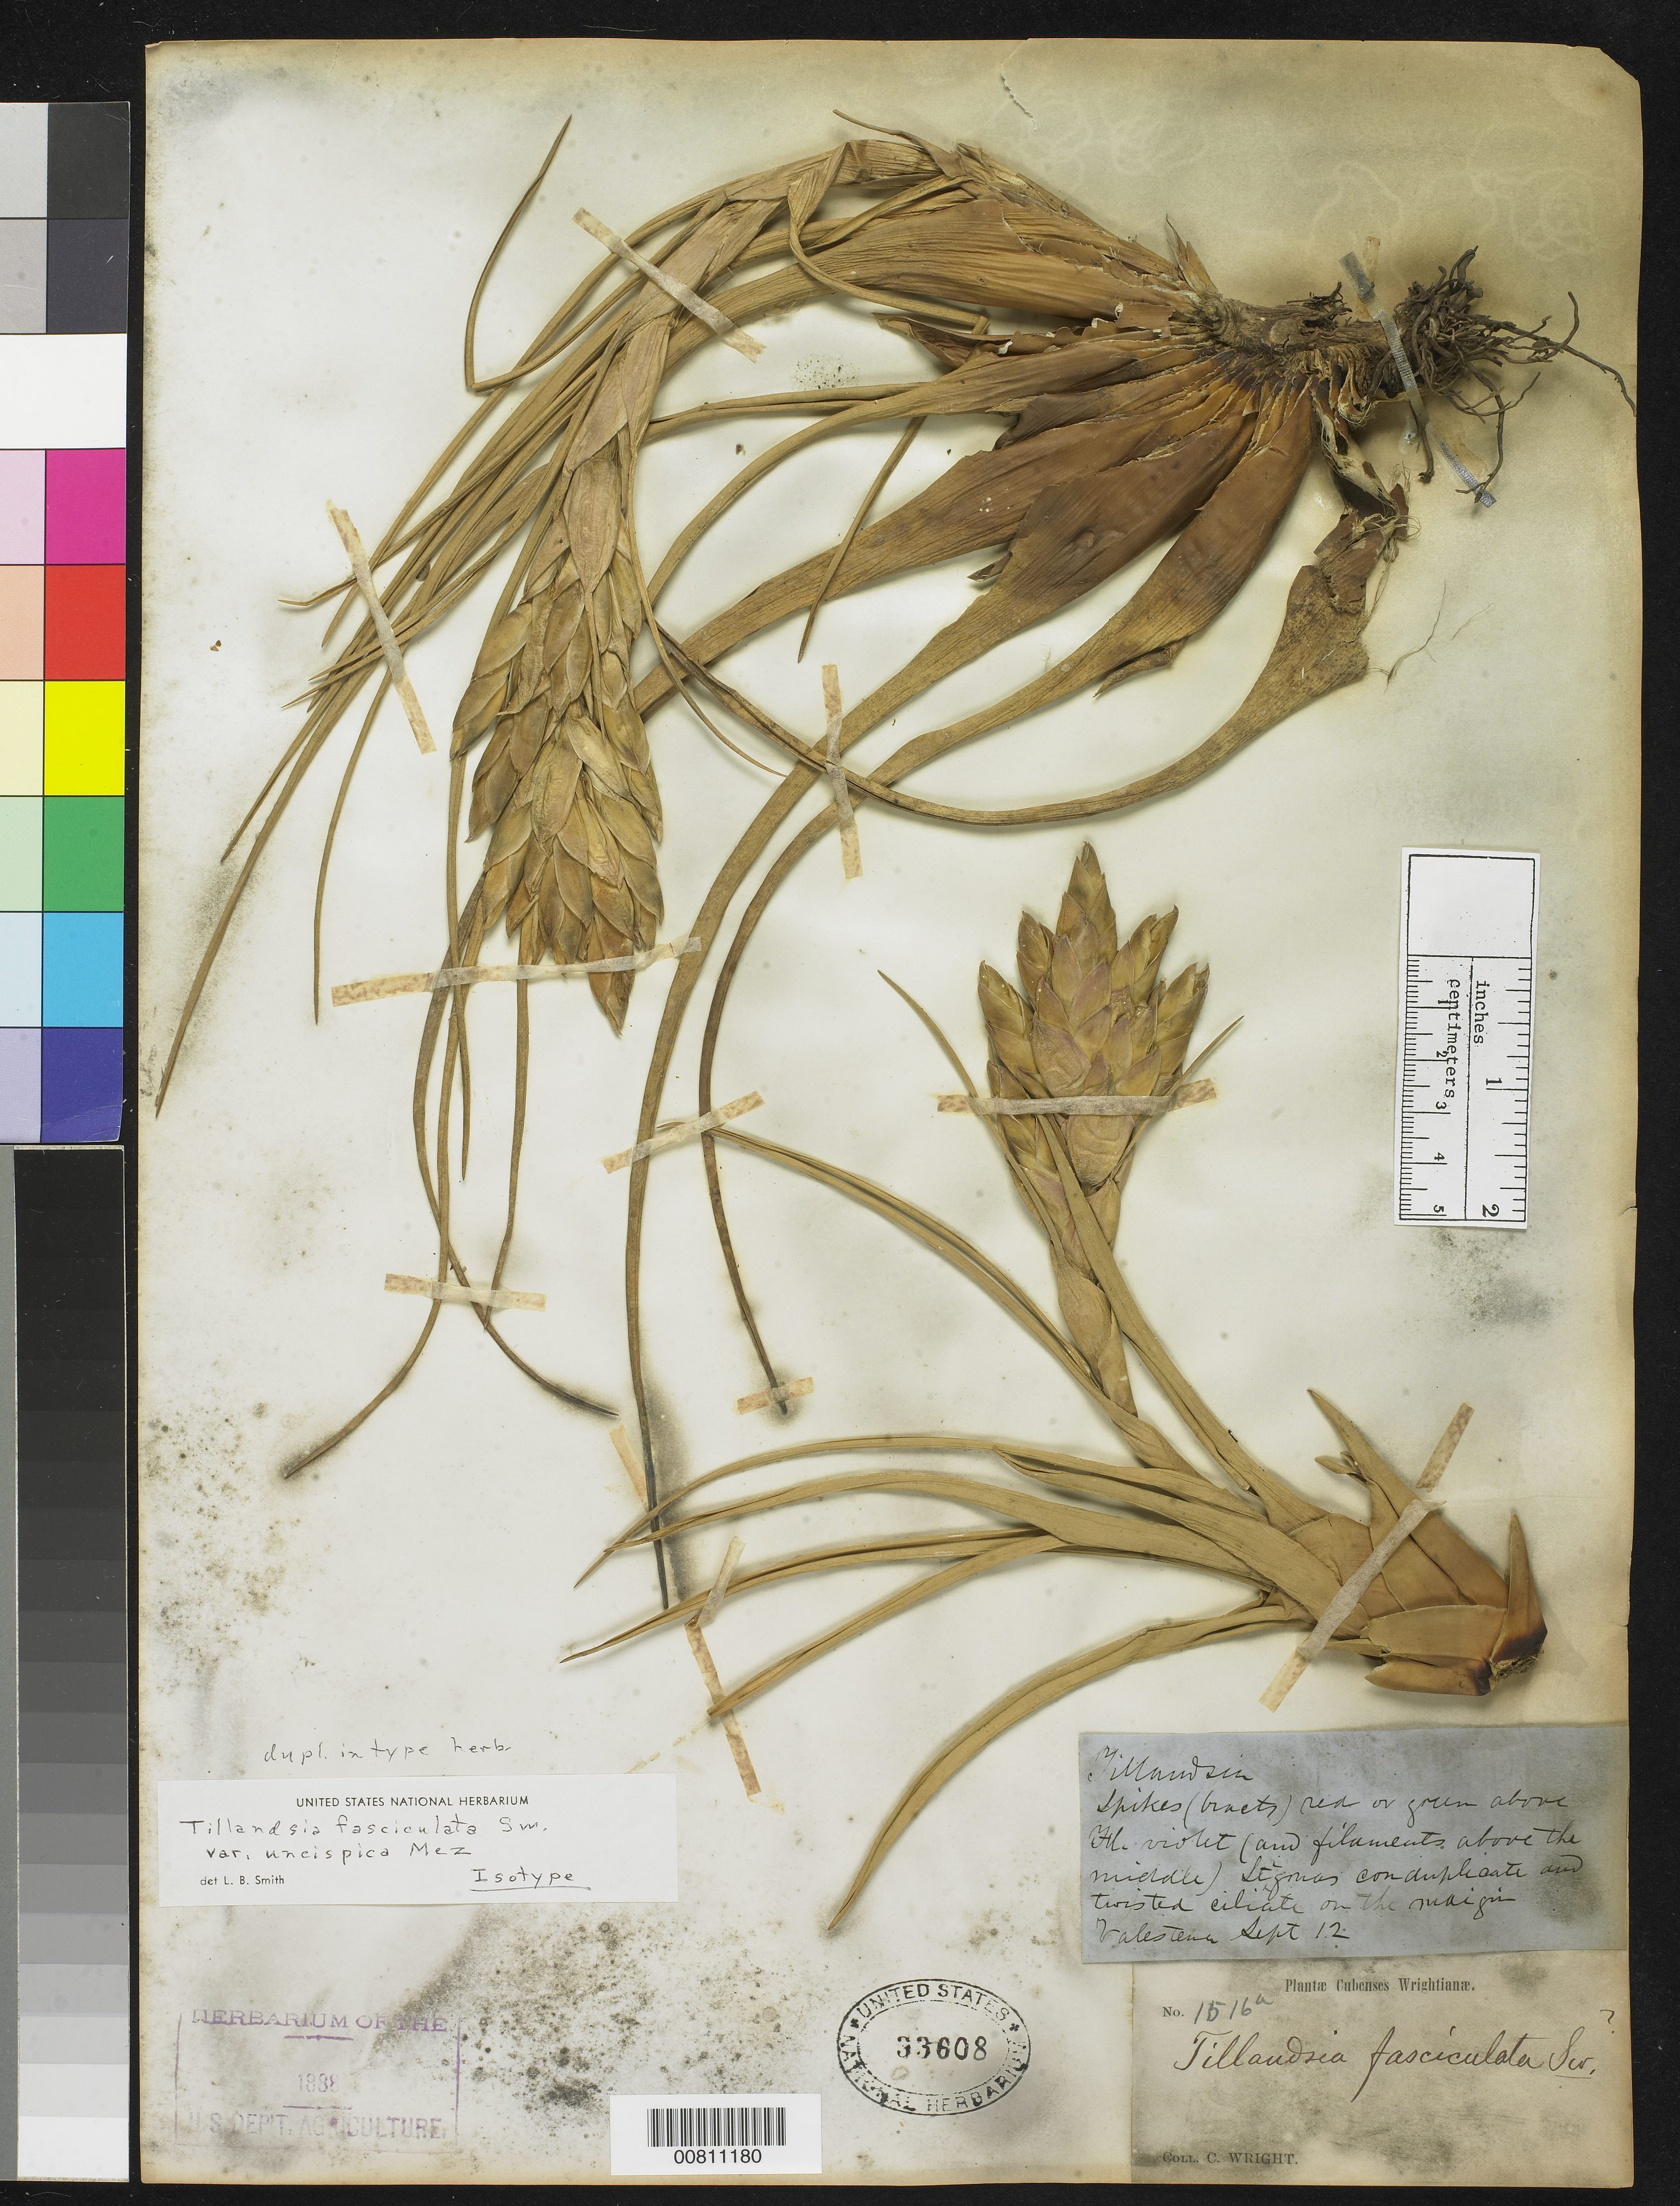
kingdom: Plantae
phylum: Tracheophyta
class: Liliopsida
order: Poales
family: Bromeliaceae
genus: Tillandsia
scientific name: Tillandsia fasciculata var. uncispica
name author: Mez in A. DC.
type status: Isotype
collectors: C. Wright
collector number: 1516a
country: Cuba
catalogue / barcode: US 33608